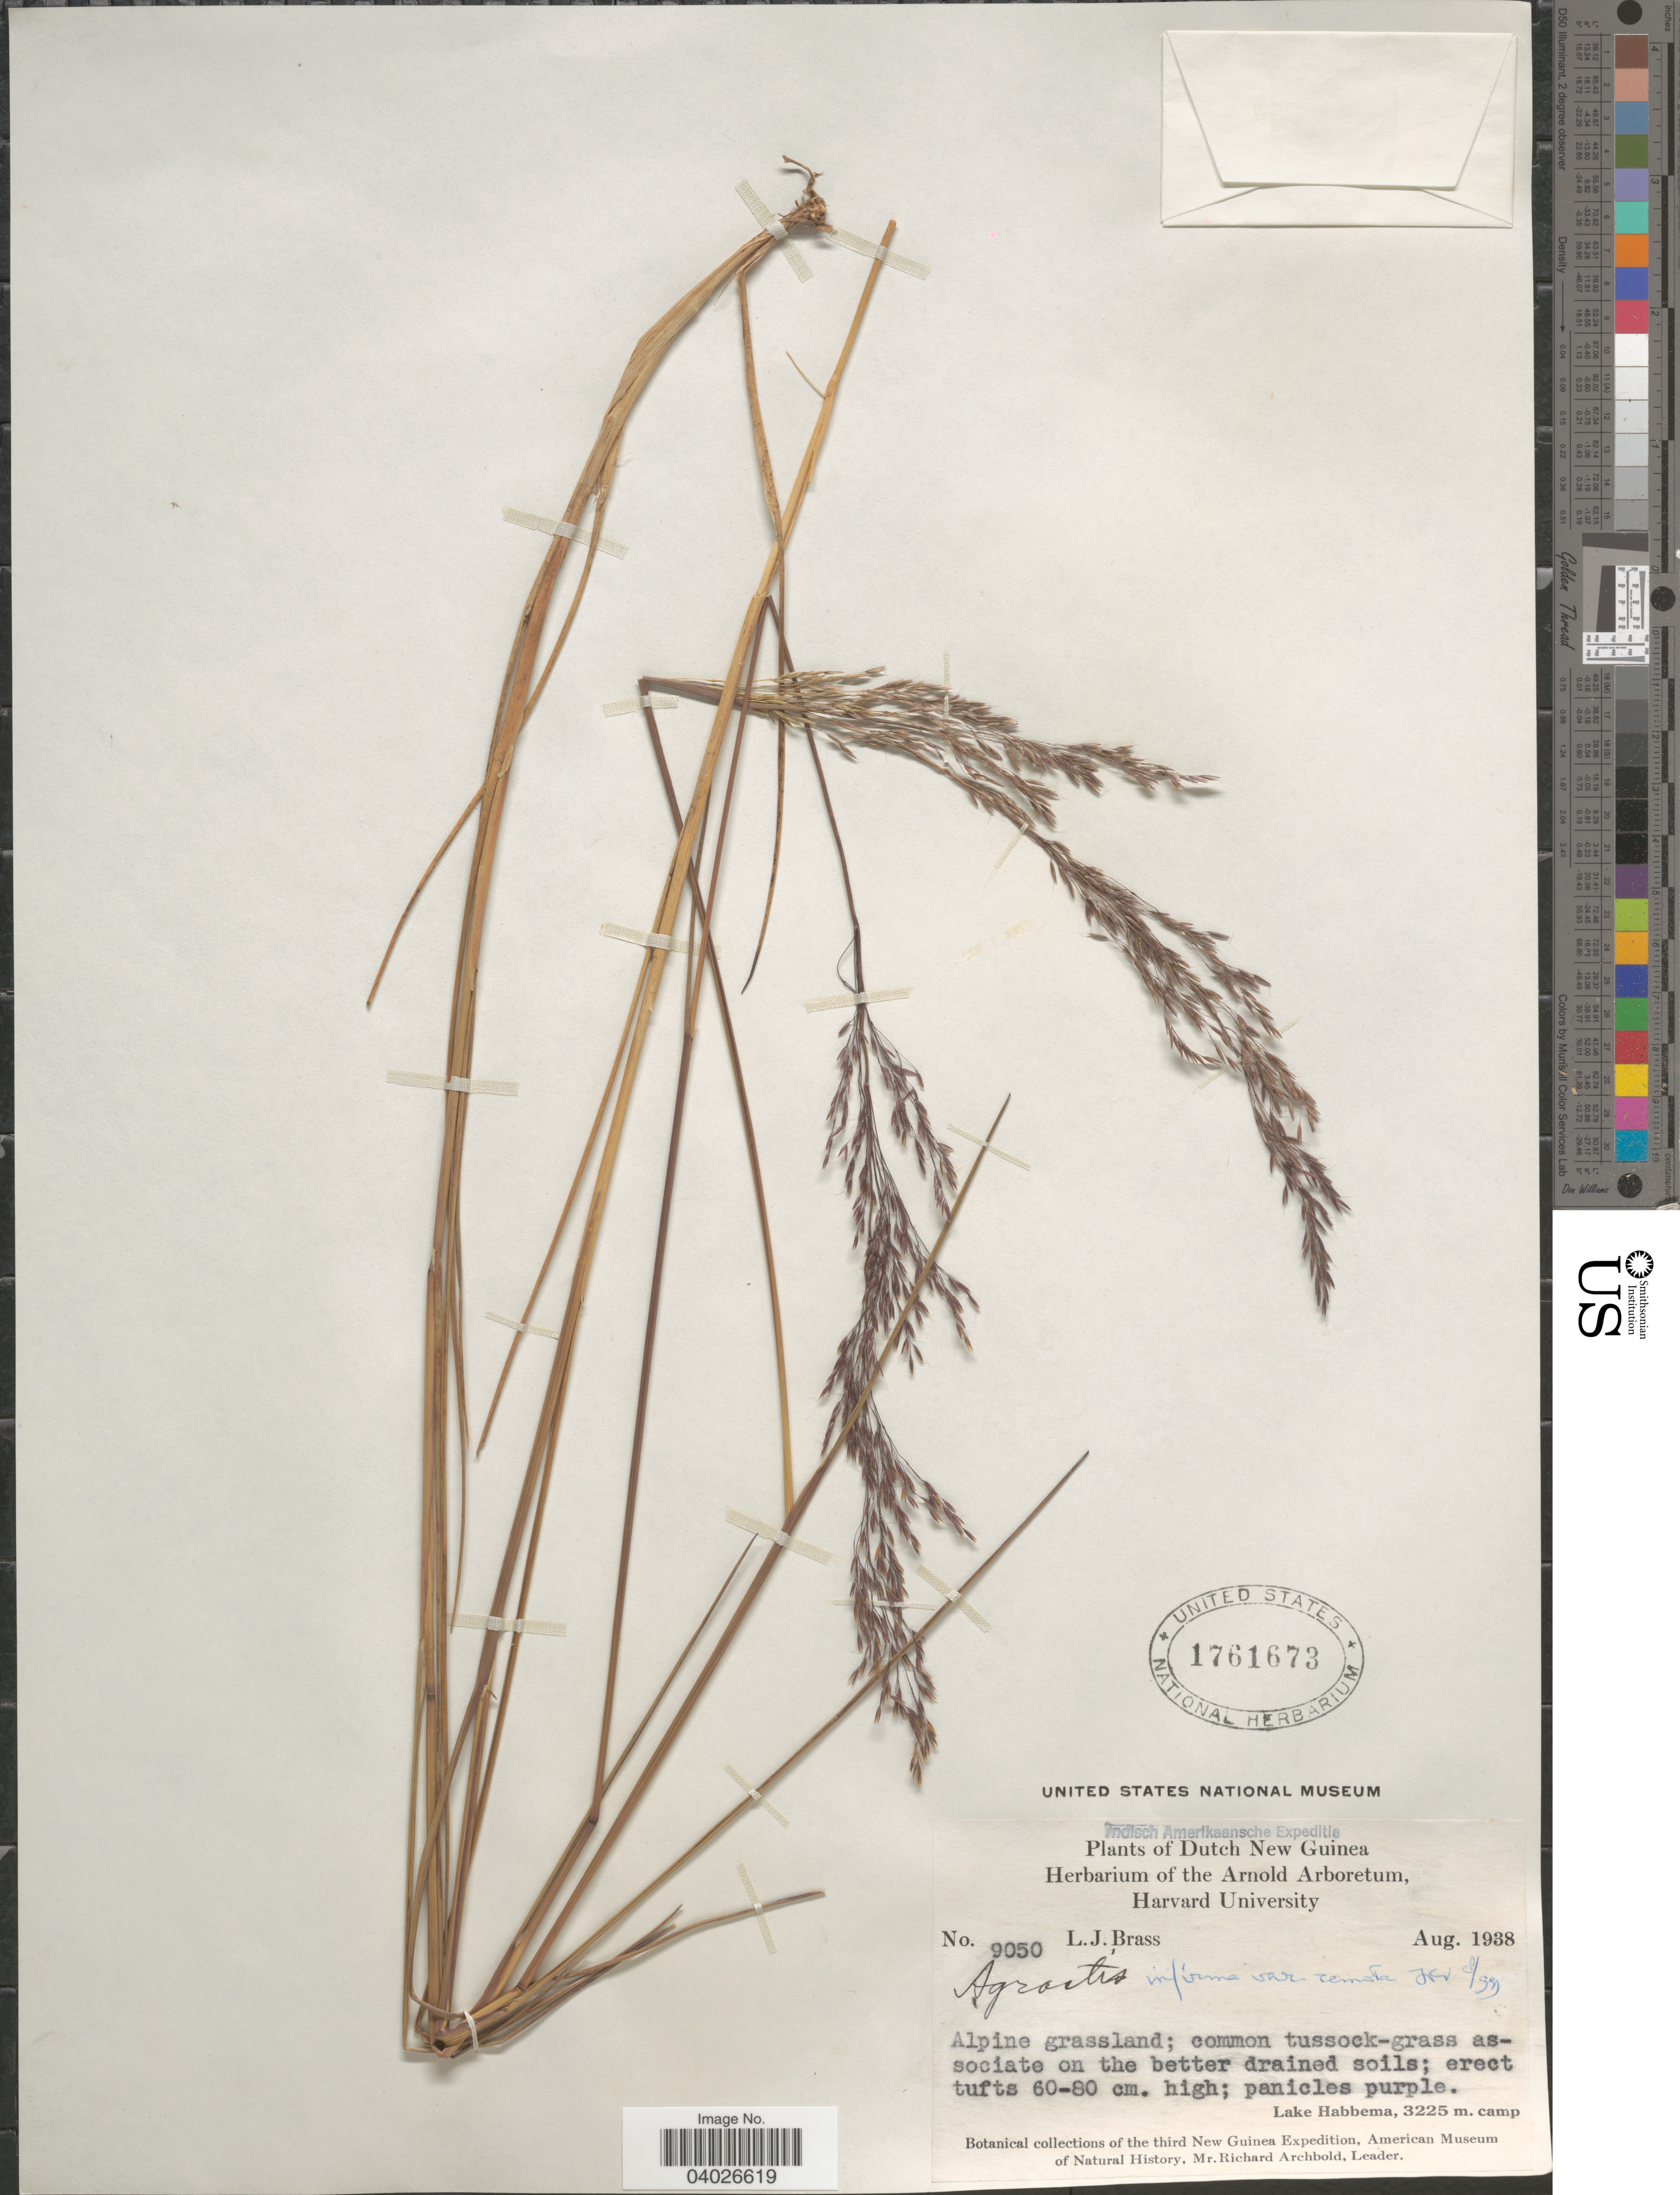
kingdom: Plantae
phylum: Tracheophyta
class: Liliopsida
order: Poales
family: Poaceae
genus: Agrostis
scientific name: Agrostis infirma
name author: Büse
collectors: L. J. Brass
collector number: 9050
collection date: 1938-08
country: Indonesia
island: New Guinea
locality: Dutch New Guinea. Lake Habbema.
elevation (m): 3225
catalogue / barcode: US 1761673